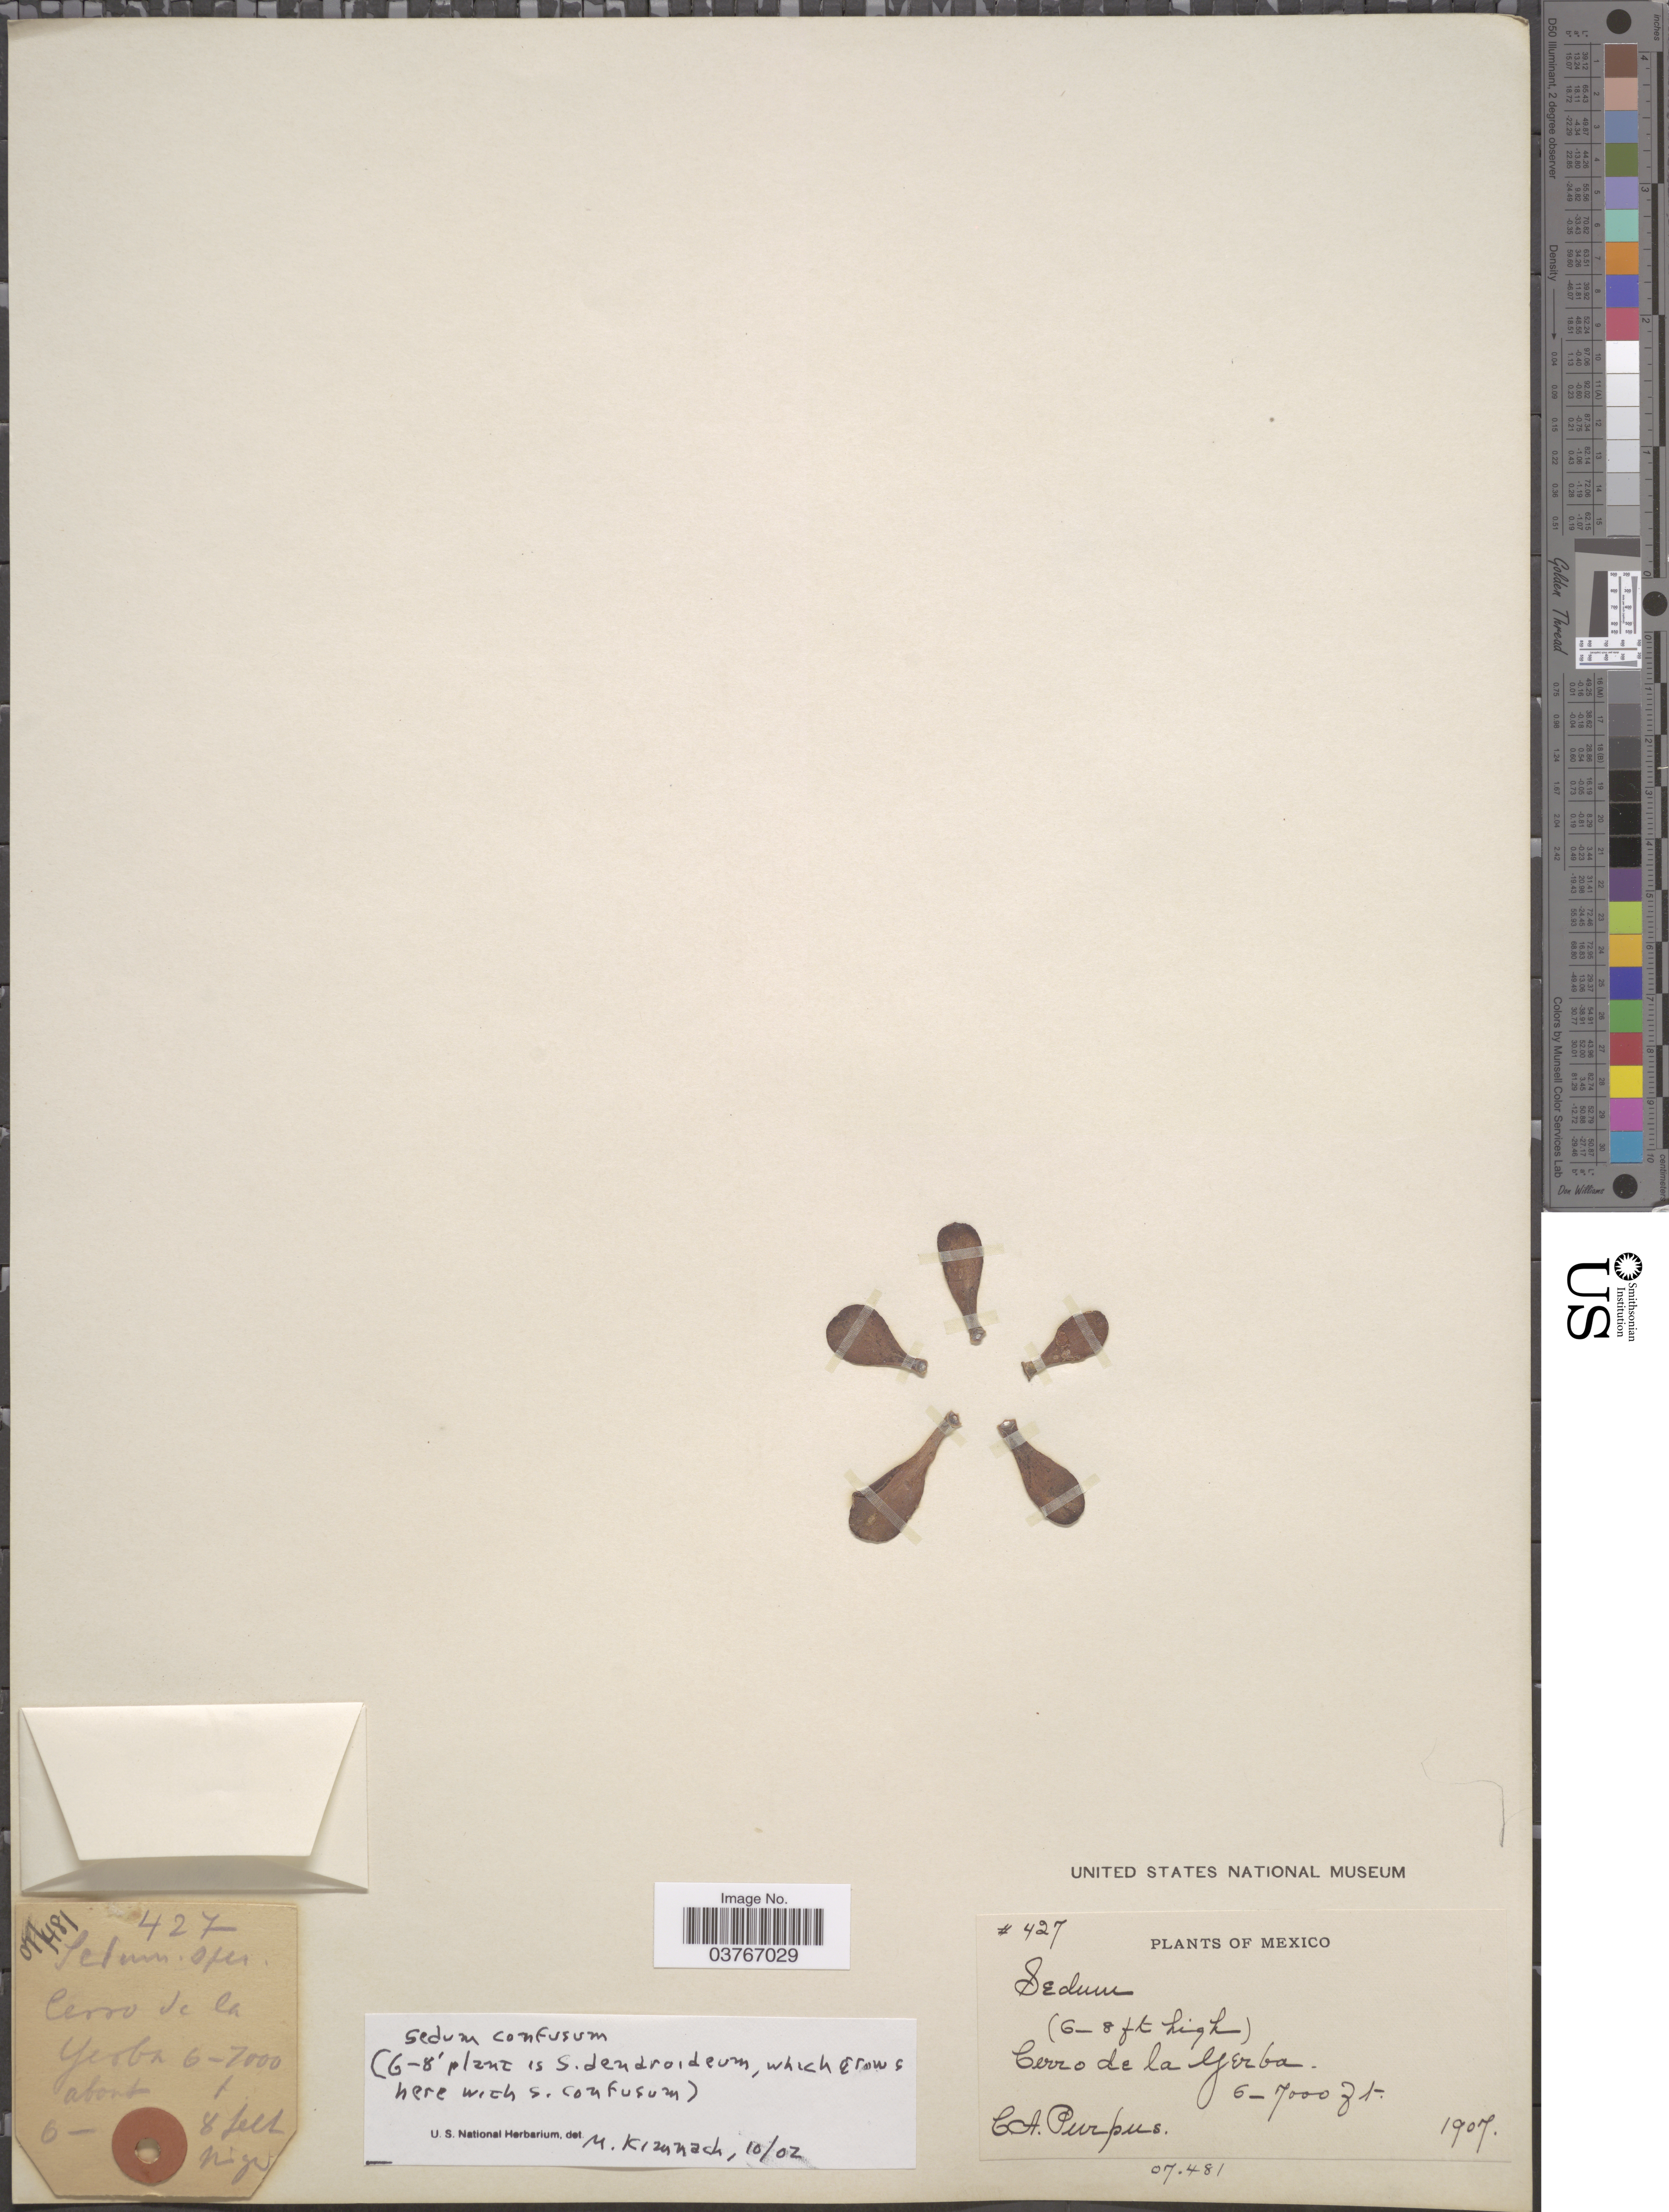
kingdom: Plantae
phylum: Tracheophyta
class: Magnoliopsida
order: Saxifragales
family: Crassulaceae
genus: Sedum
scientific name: Sedum confusum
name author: Hemsl.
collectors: C. A. Purpus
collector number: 427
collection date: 1907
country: Mexico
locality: Cerro de la Yerba.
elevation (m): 1829